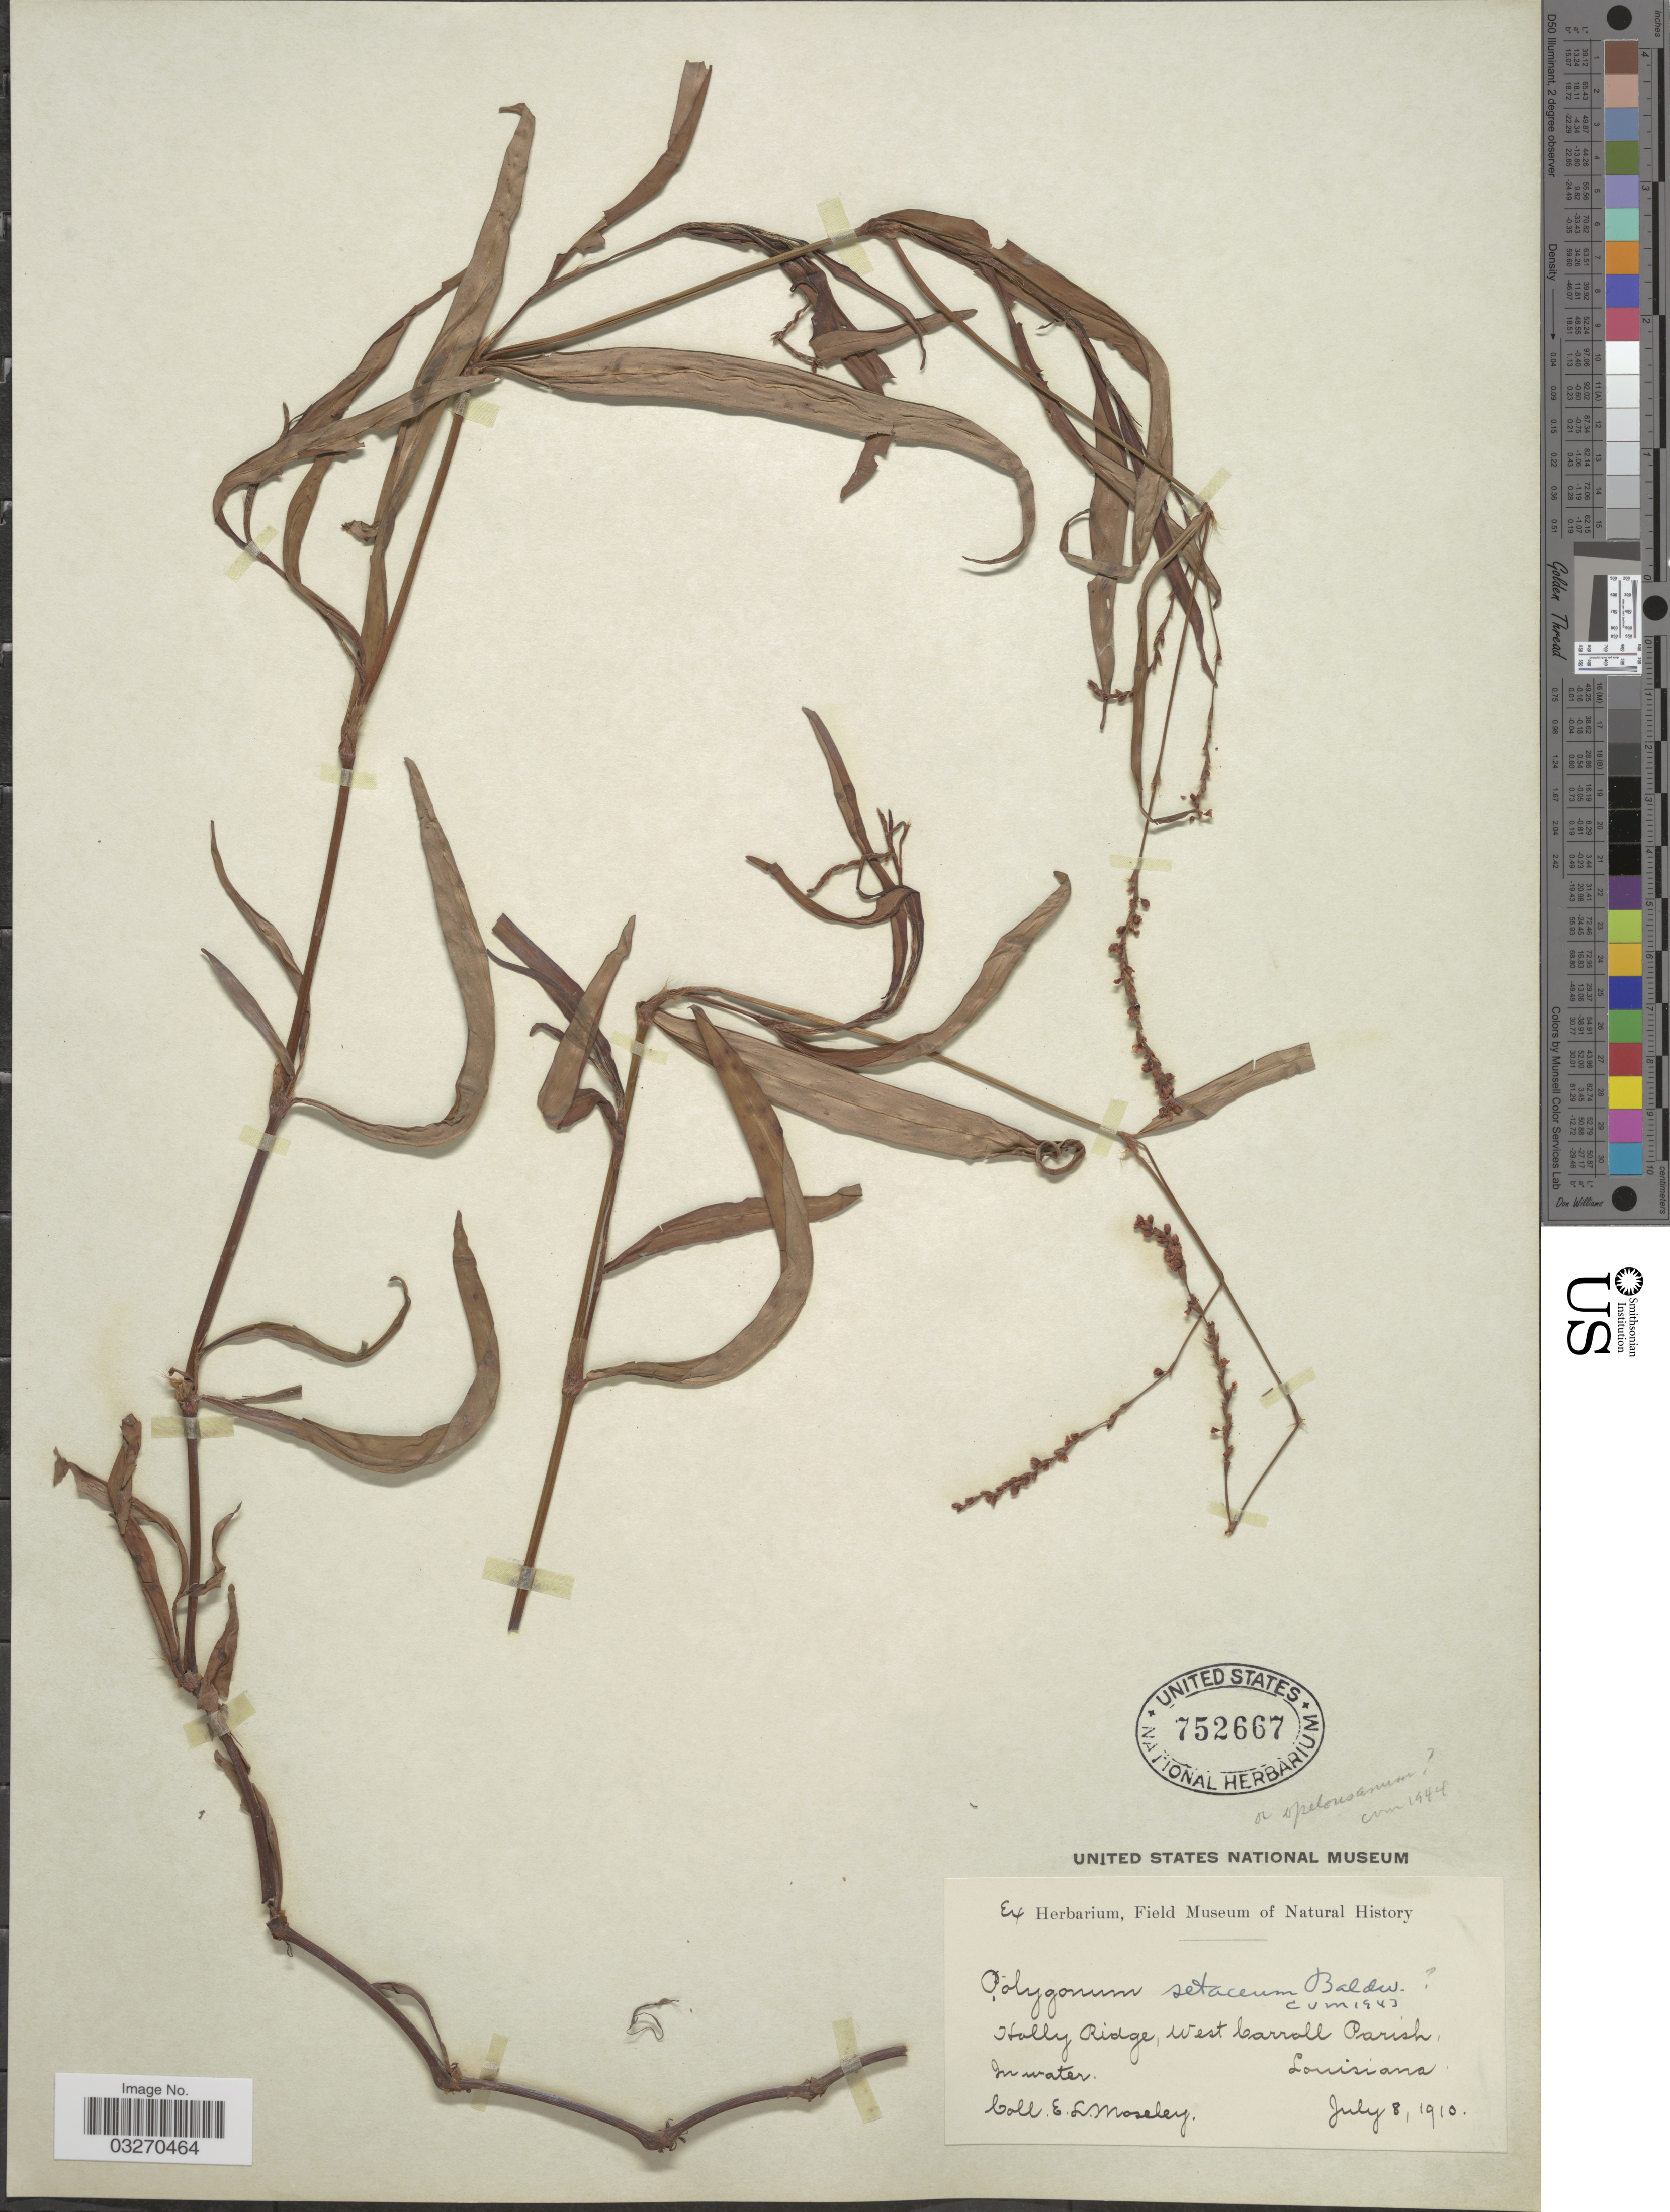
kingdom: Plantae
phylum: Tracheophyta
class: Magnoliopsida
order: Caryophyllales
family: Polygonaceae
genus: Persicaria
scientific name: Persicaria hydropiperoides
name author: (Michx.) Small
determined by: Atha, D. E.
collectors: E. Moseley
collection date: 1910-07-08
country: United States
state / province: Louisiana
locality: Holly Ridge, West Carroll Parish.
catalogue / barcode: US 752667